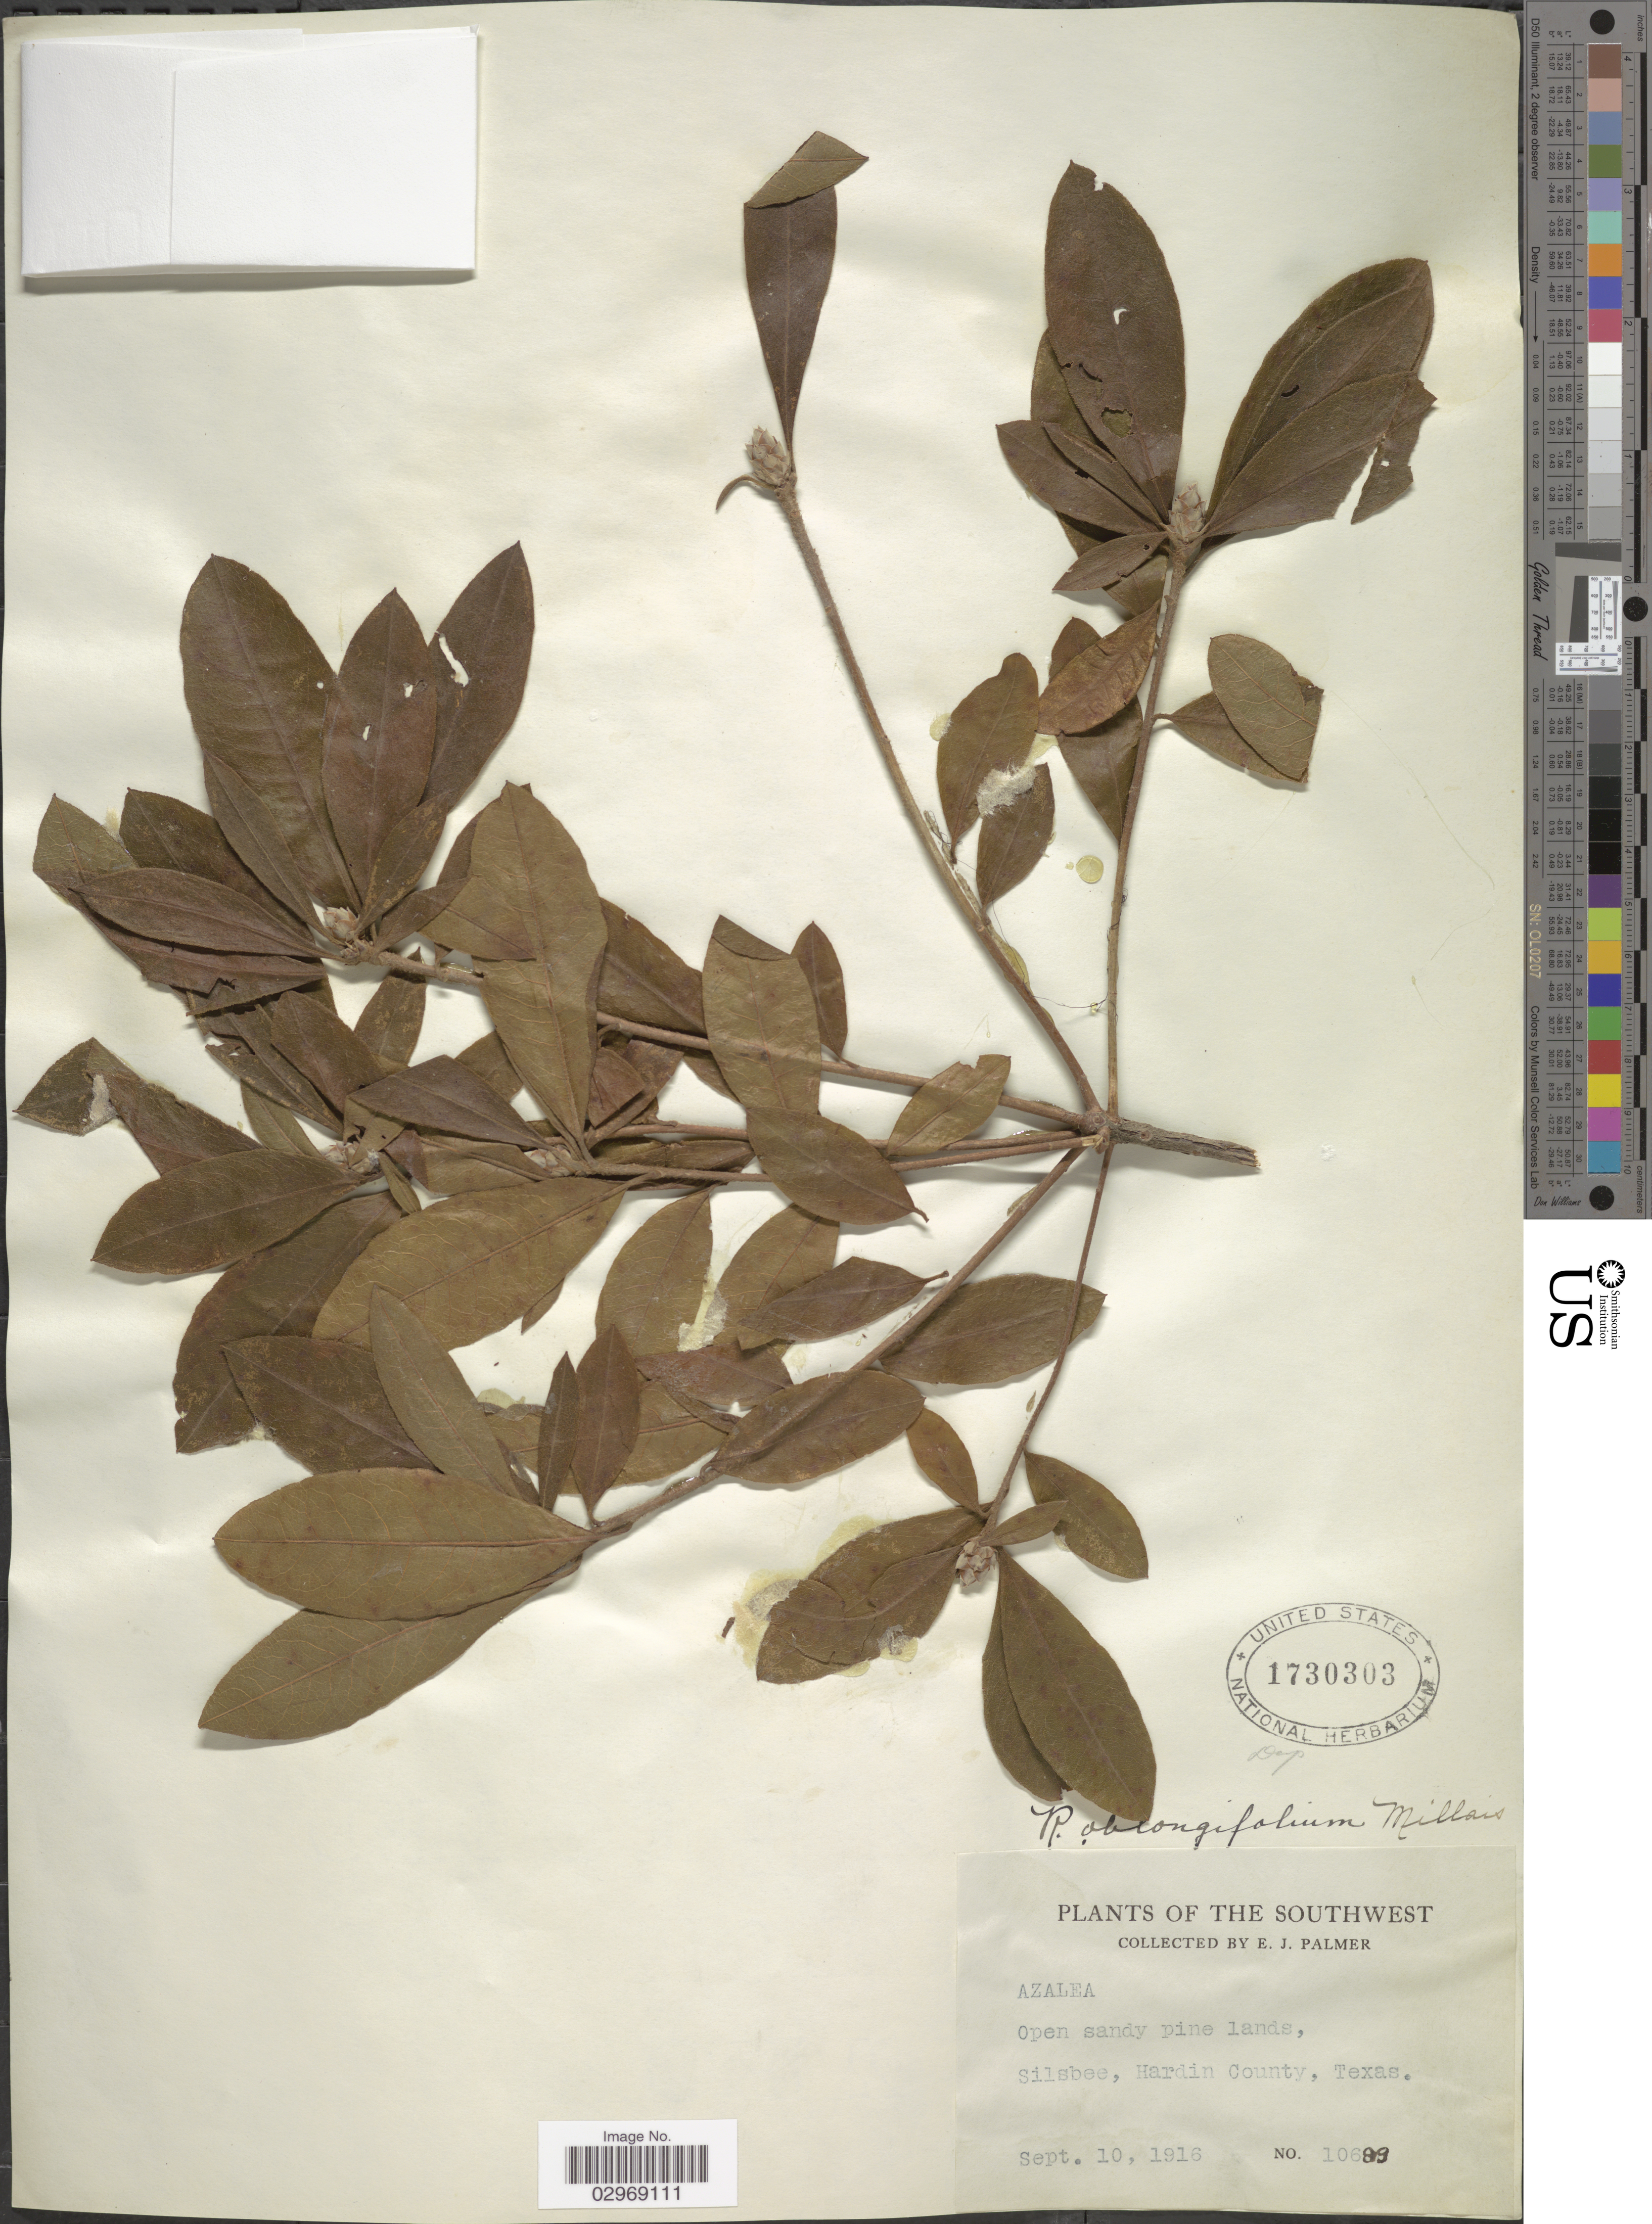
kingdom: Plantae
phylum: Tracheophyta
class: Magnoliopsida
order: Ericales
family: Ericaceae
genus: Rhododendron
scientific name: Rhododendron oblongifolium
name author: (Small) Millais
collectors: E. J. Palmer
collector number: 10689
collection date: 1916-09-10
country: United States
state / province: Texas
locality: The Southwest. Silsbee, Hardin County.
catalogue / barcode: US 1730303